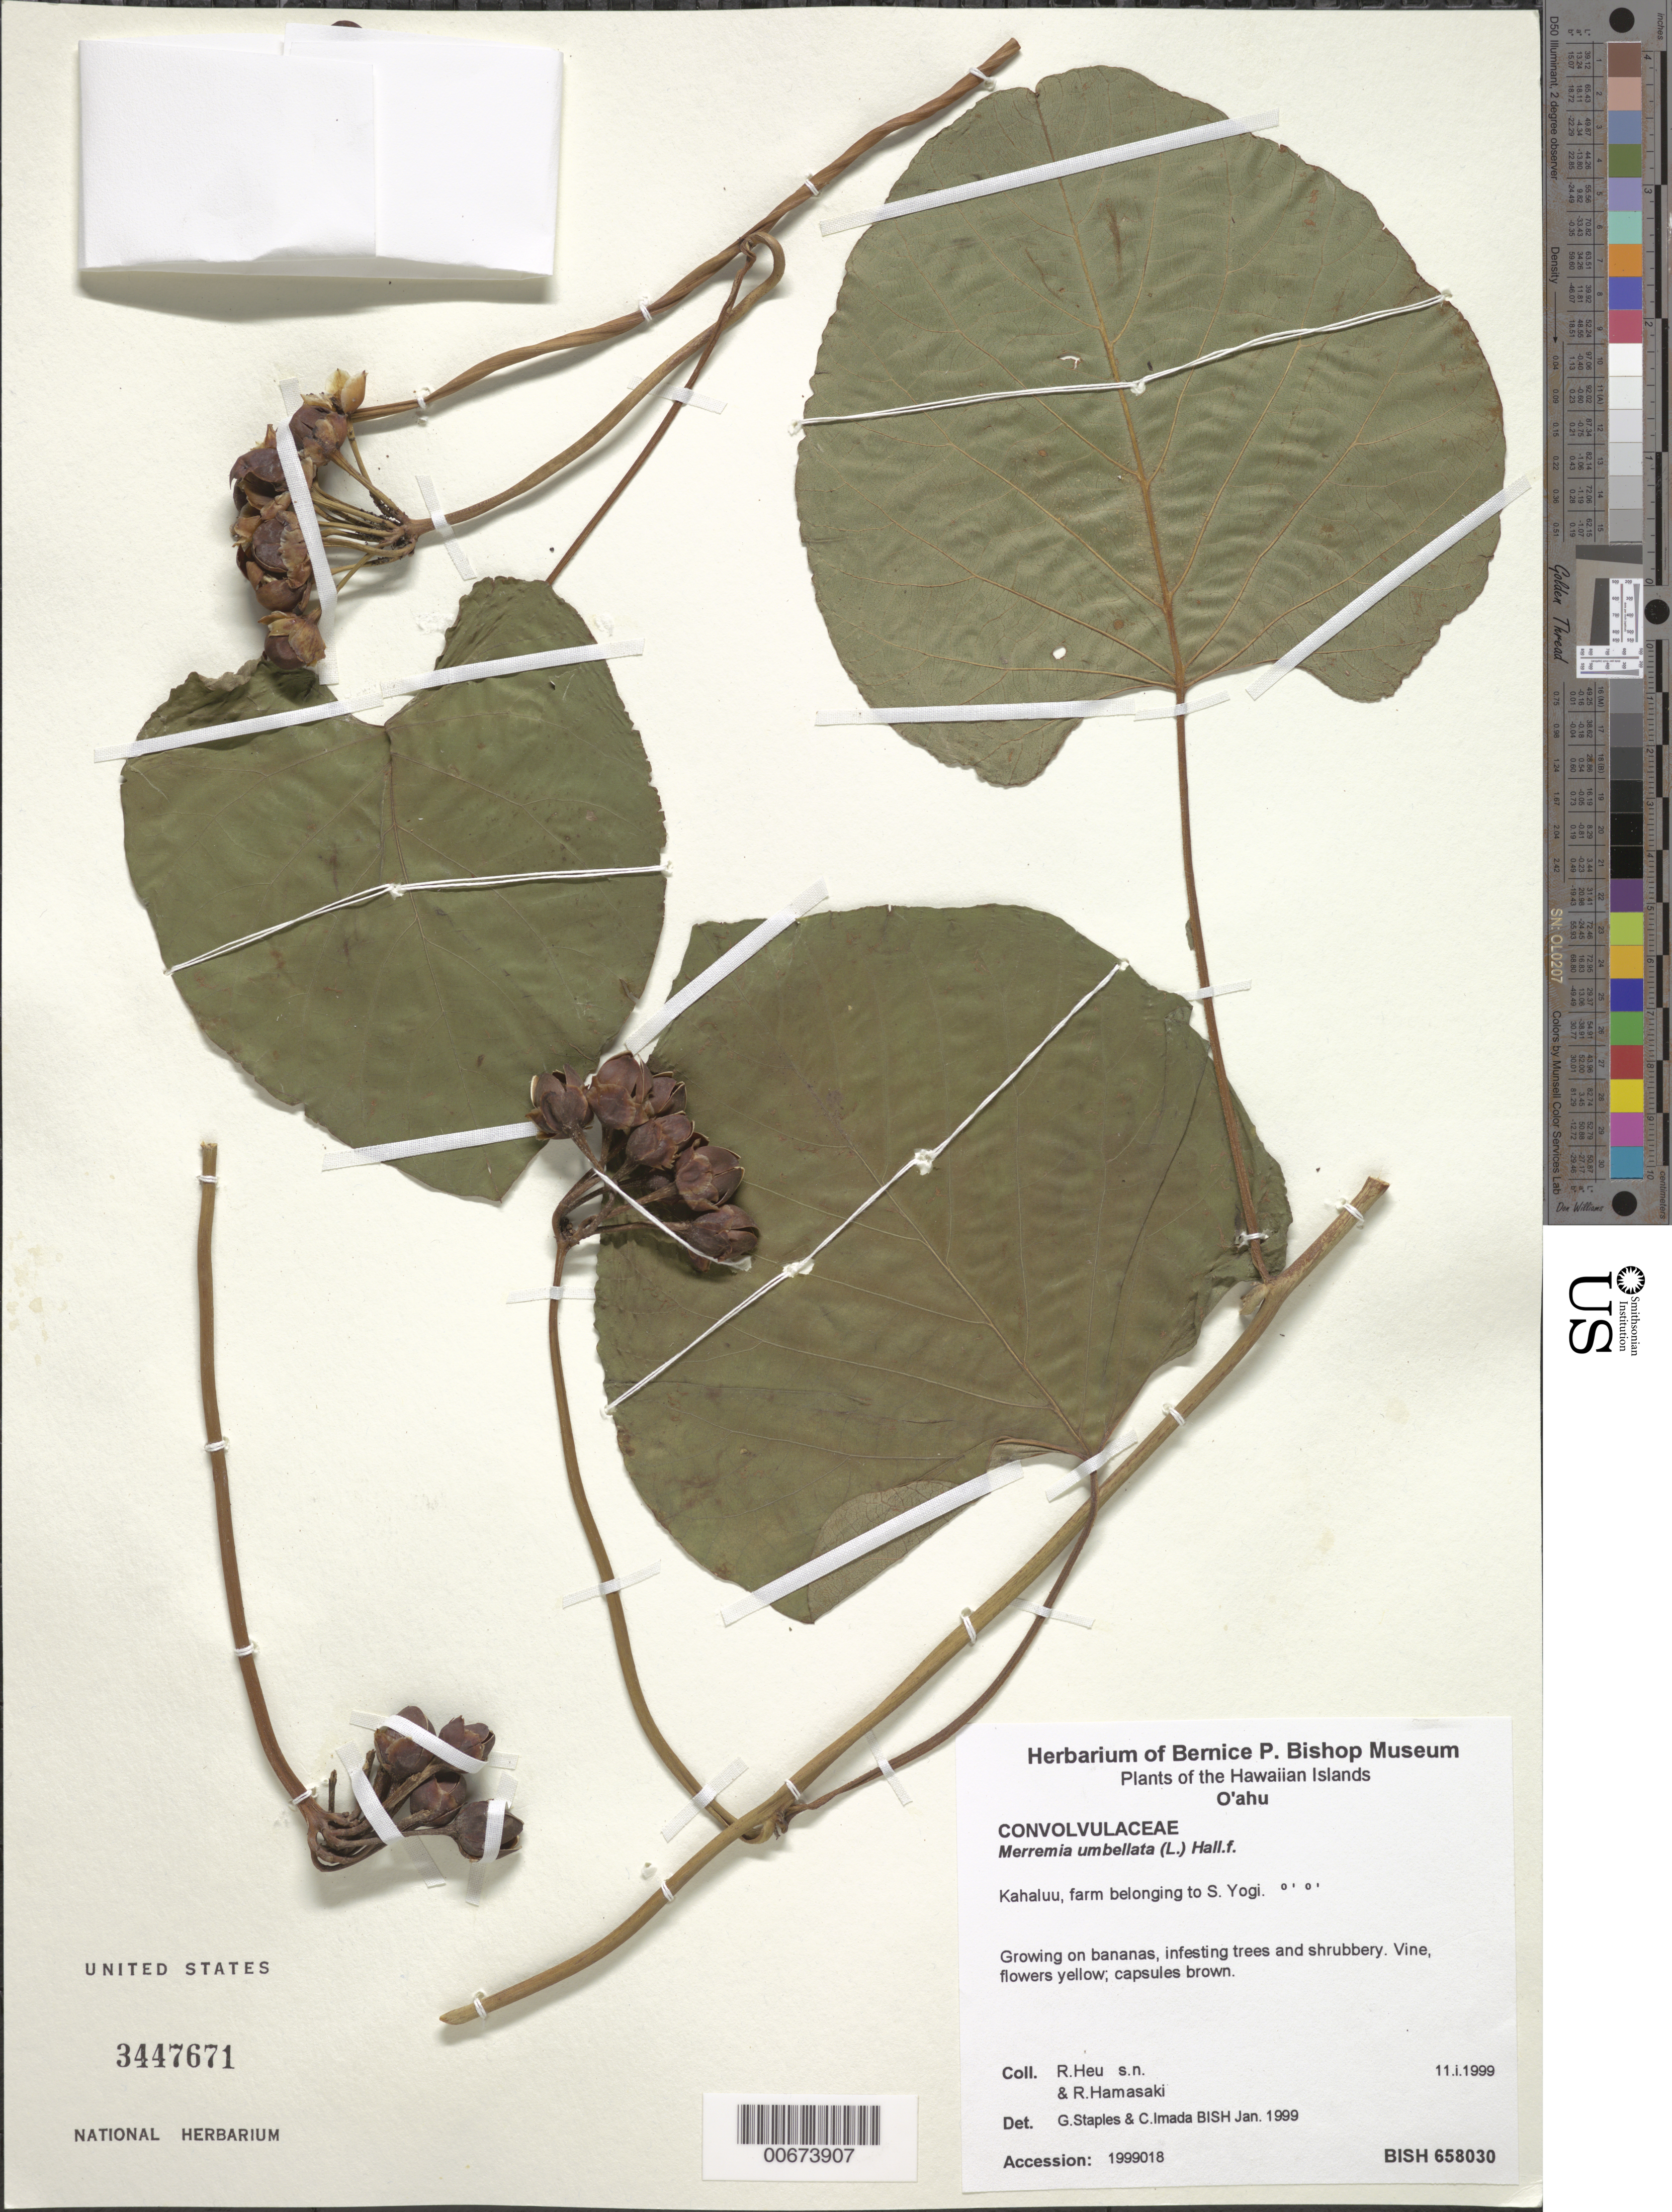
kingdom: Plantae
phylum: Tracheophyta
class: Magnoliopsida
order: Solanales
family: Convolvulaceae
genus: Camonea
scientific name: Camonea umbellata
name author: (L.) A. R. Simões & Staples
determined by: Wagner, W. L., (BOT), Smithsonian Institution - National Museum of Natural History (UNITED STATES)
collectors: R. Heu & R. Hamasaki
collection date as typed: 11 Jan 1999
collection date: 1999-01-11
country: United States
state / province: Hawaii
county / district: Honolulu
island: Oahu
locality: Kahaluu, farm belonging to S. Yogi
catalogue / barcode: US 3447671